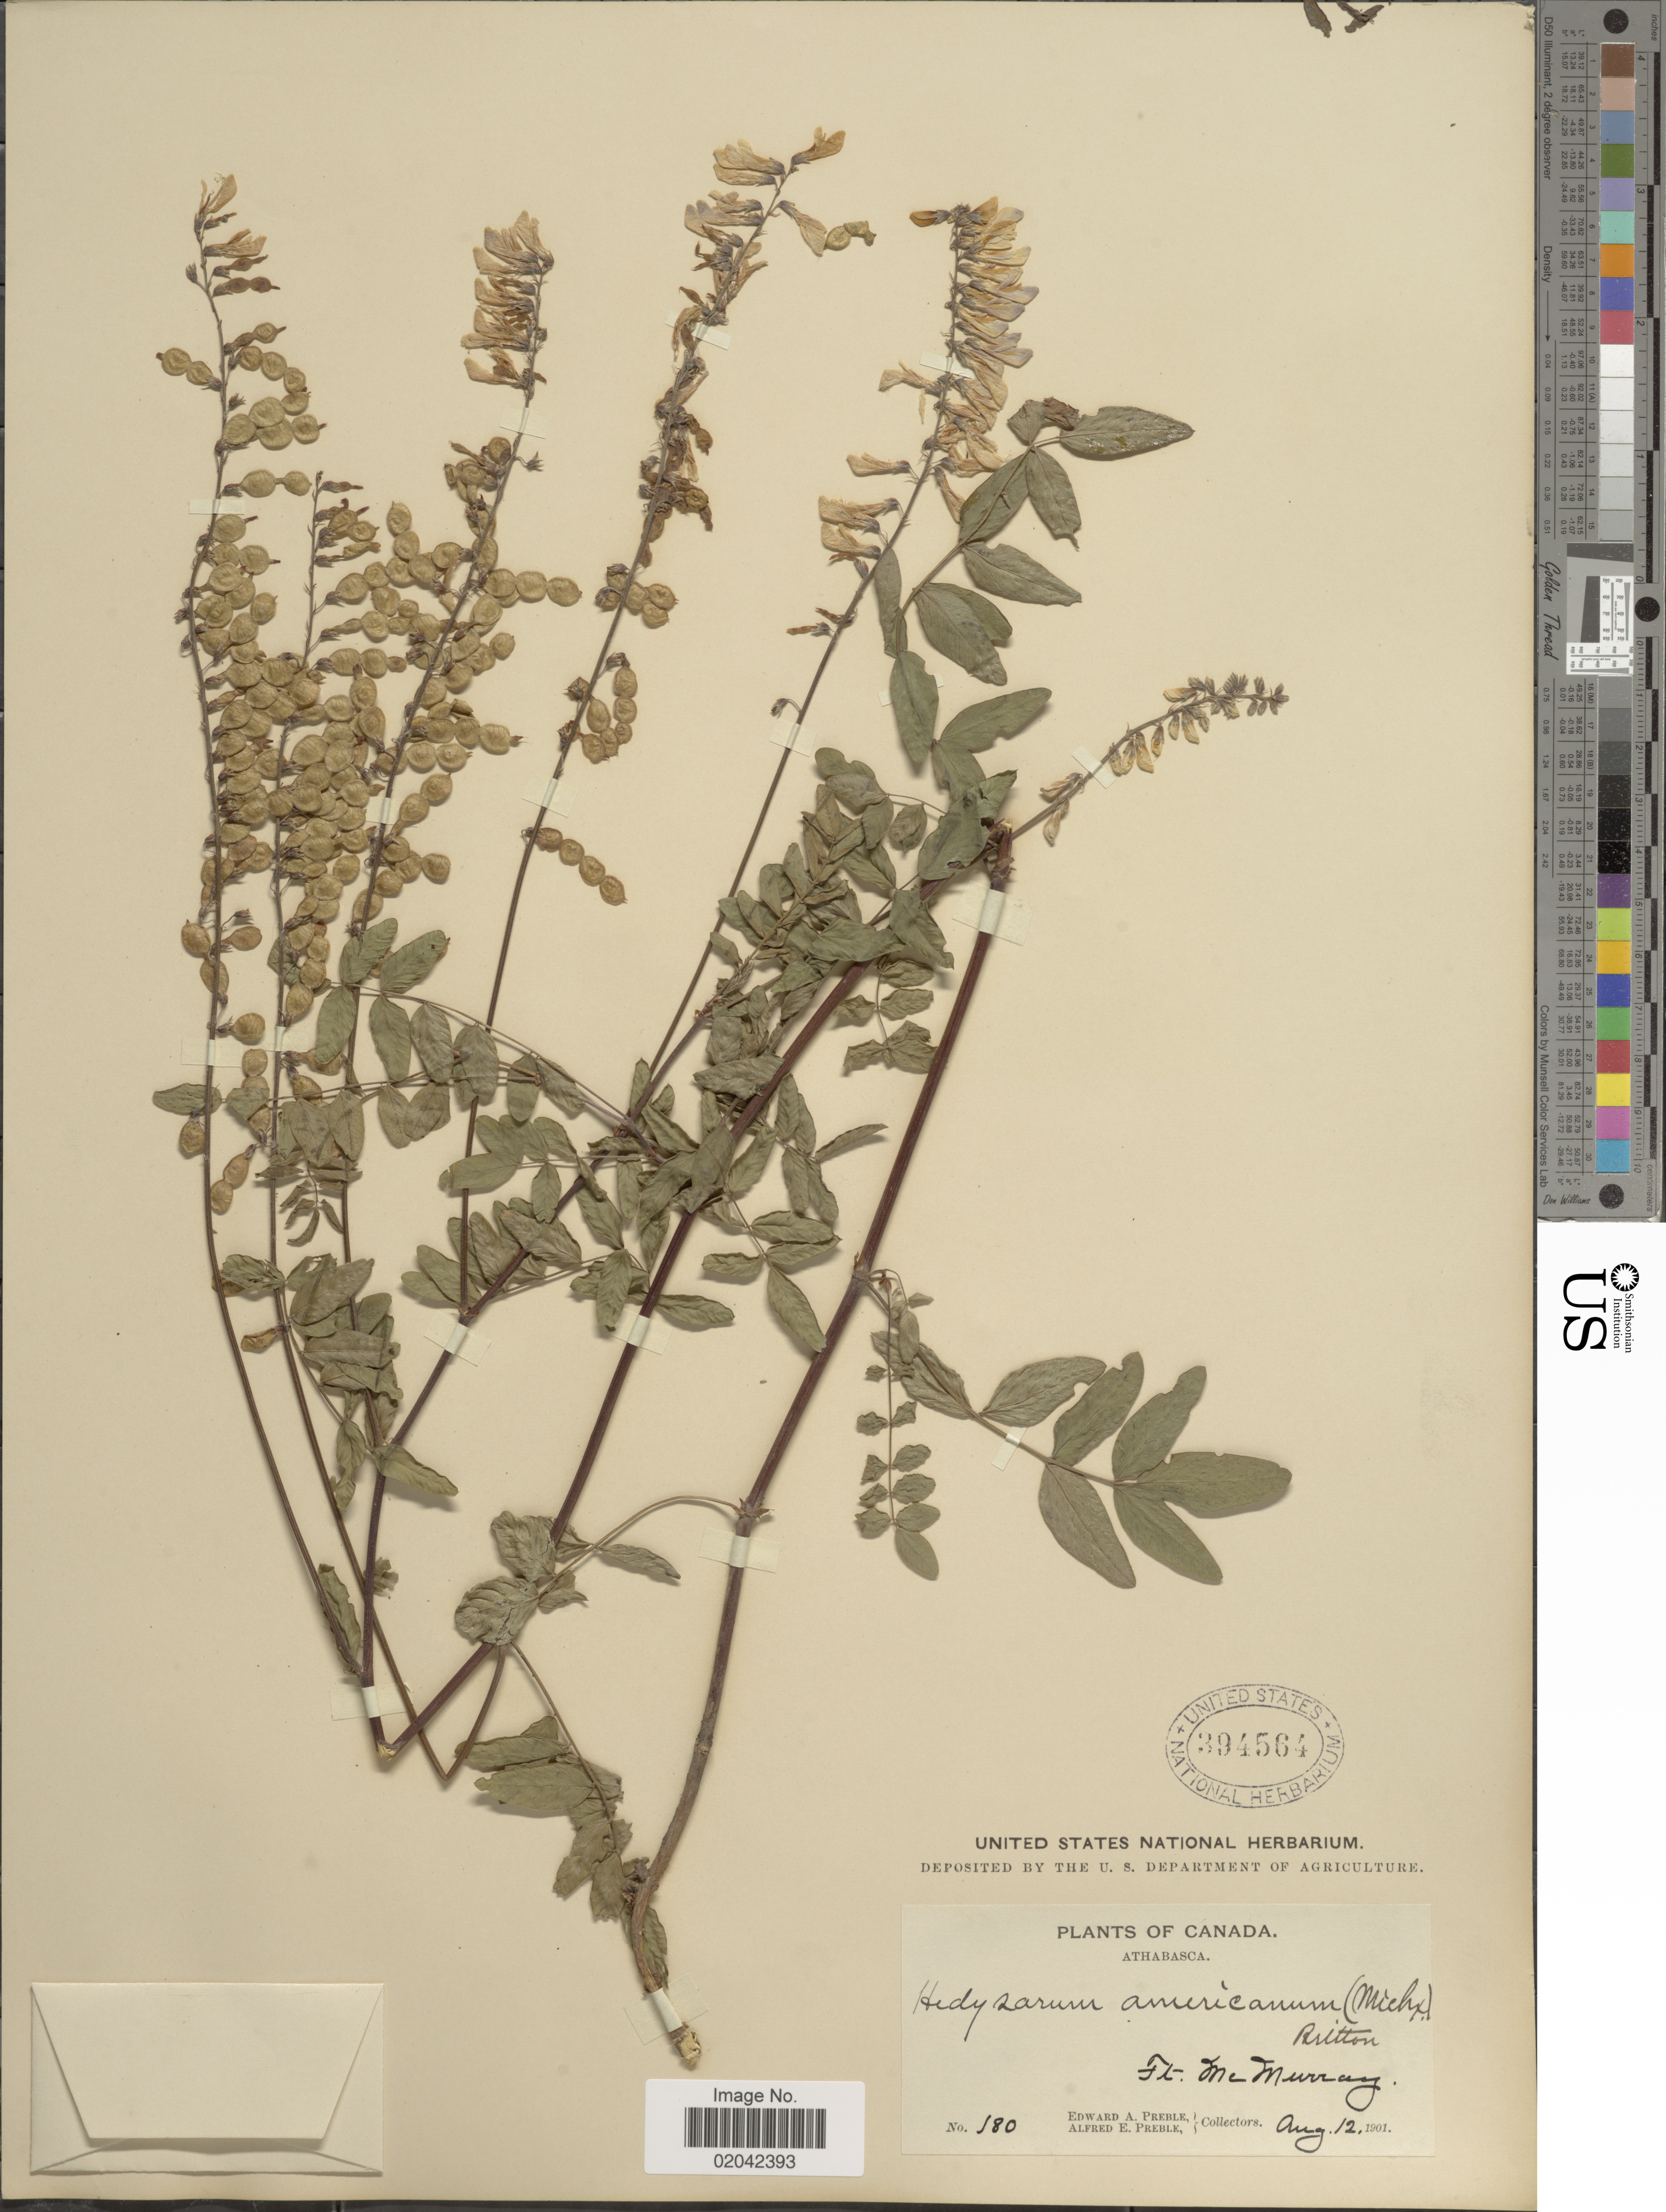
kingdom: Plantae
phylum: Tracheophyta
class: Magnoliopsida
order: Fabales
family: Fabaceae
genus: Hedysarum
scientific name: Hedysarum alpinum var. americanum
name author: Michx. ex Pursh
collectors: E. Preble & A. Preble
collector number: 180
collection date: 1901-08-12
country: Canada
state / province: Alberta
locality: Athabasca, Ft. McMurray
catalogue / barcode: US 394564